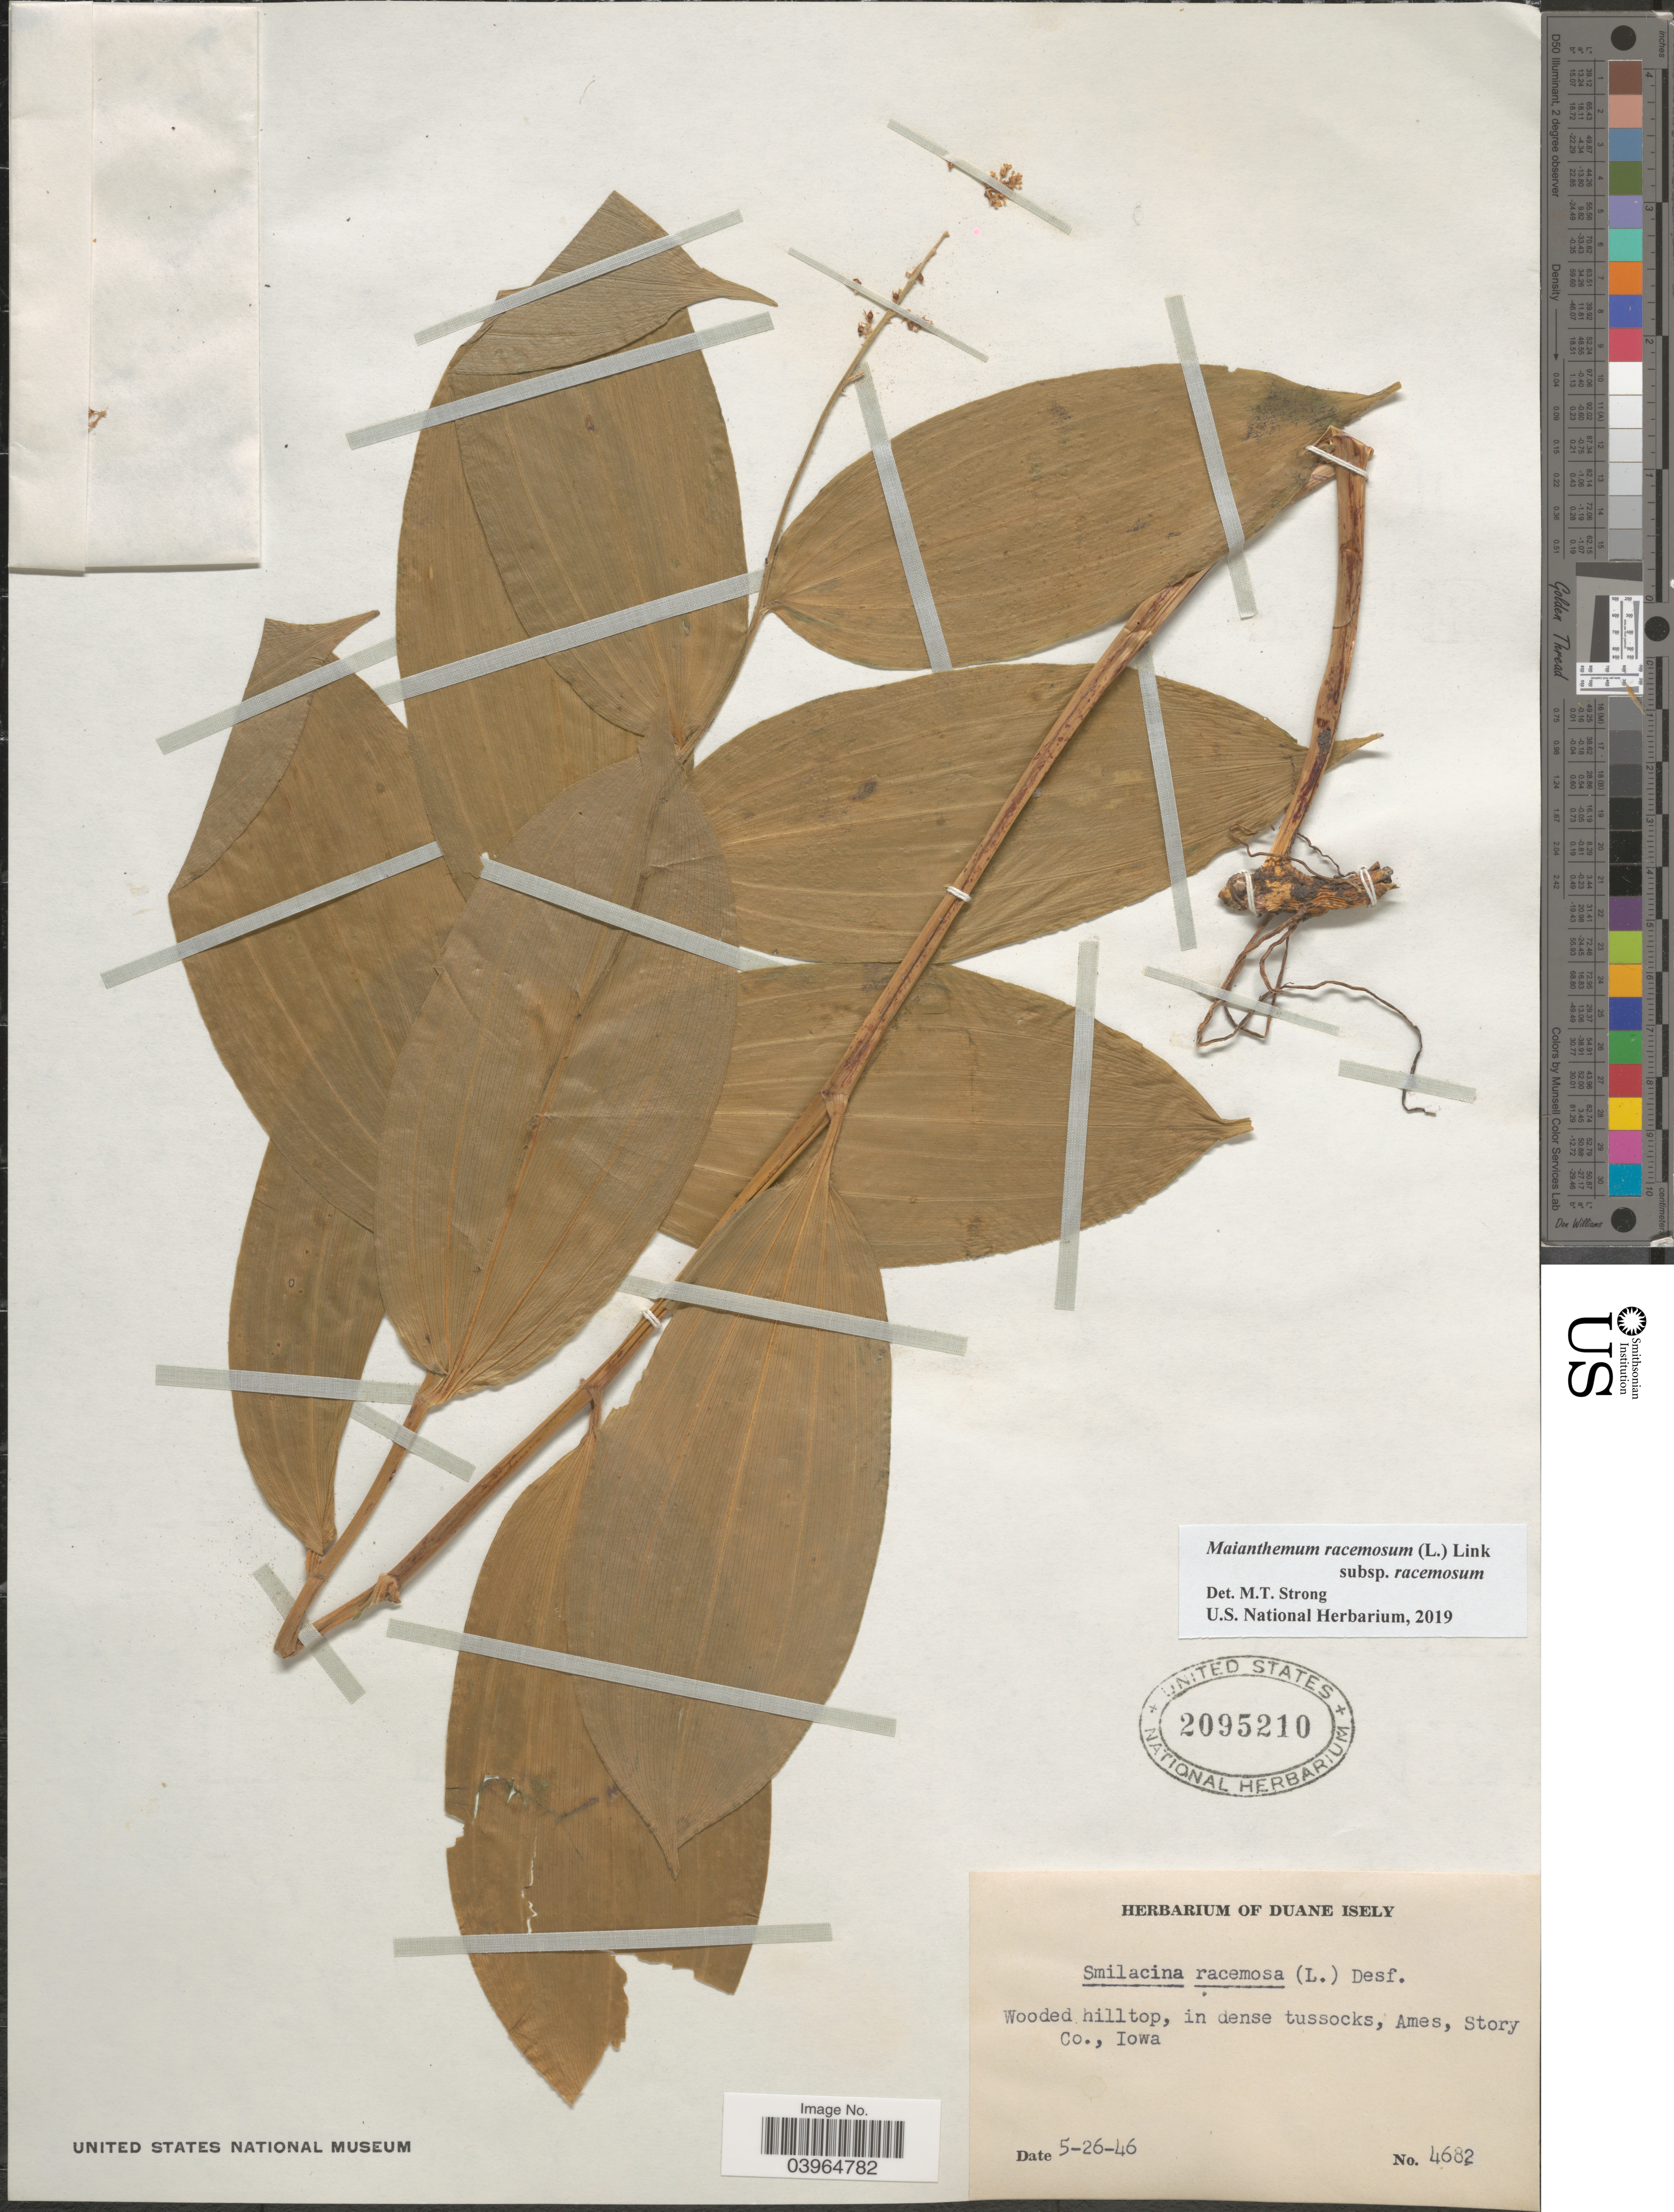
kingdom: Plantae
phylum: Tracheophyta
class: Liliopsida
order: Asparagales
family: Asparagaceae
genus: Maianthemum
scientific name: Maianthemum racemosum subsp. racemosum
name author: (L.) Link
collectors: ex. herb. Duane Isely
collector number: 4682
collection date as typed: Transcribed d/m/y: 26/5/46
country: United States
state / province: Iowa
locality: Ames, Story Co.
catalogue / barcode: US 2095210